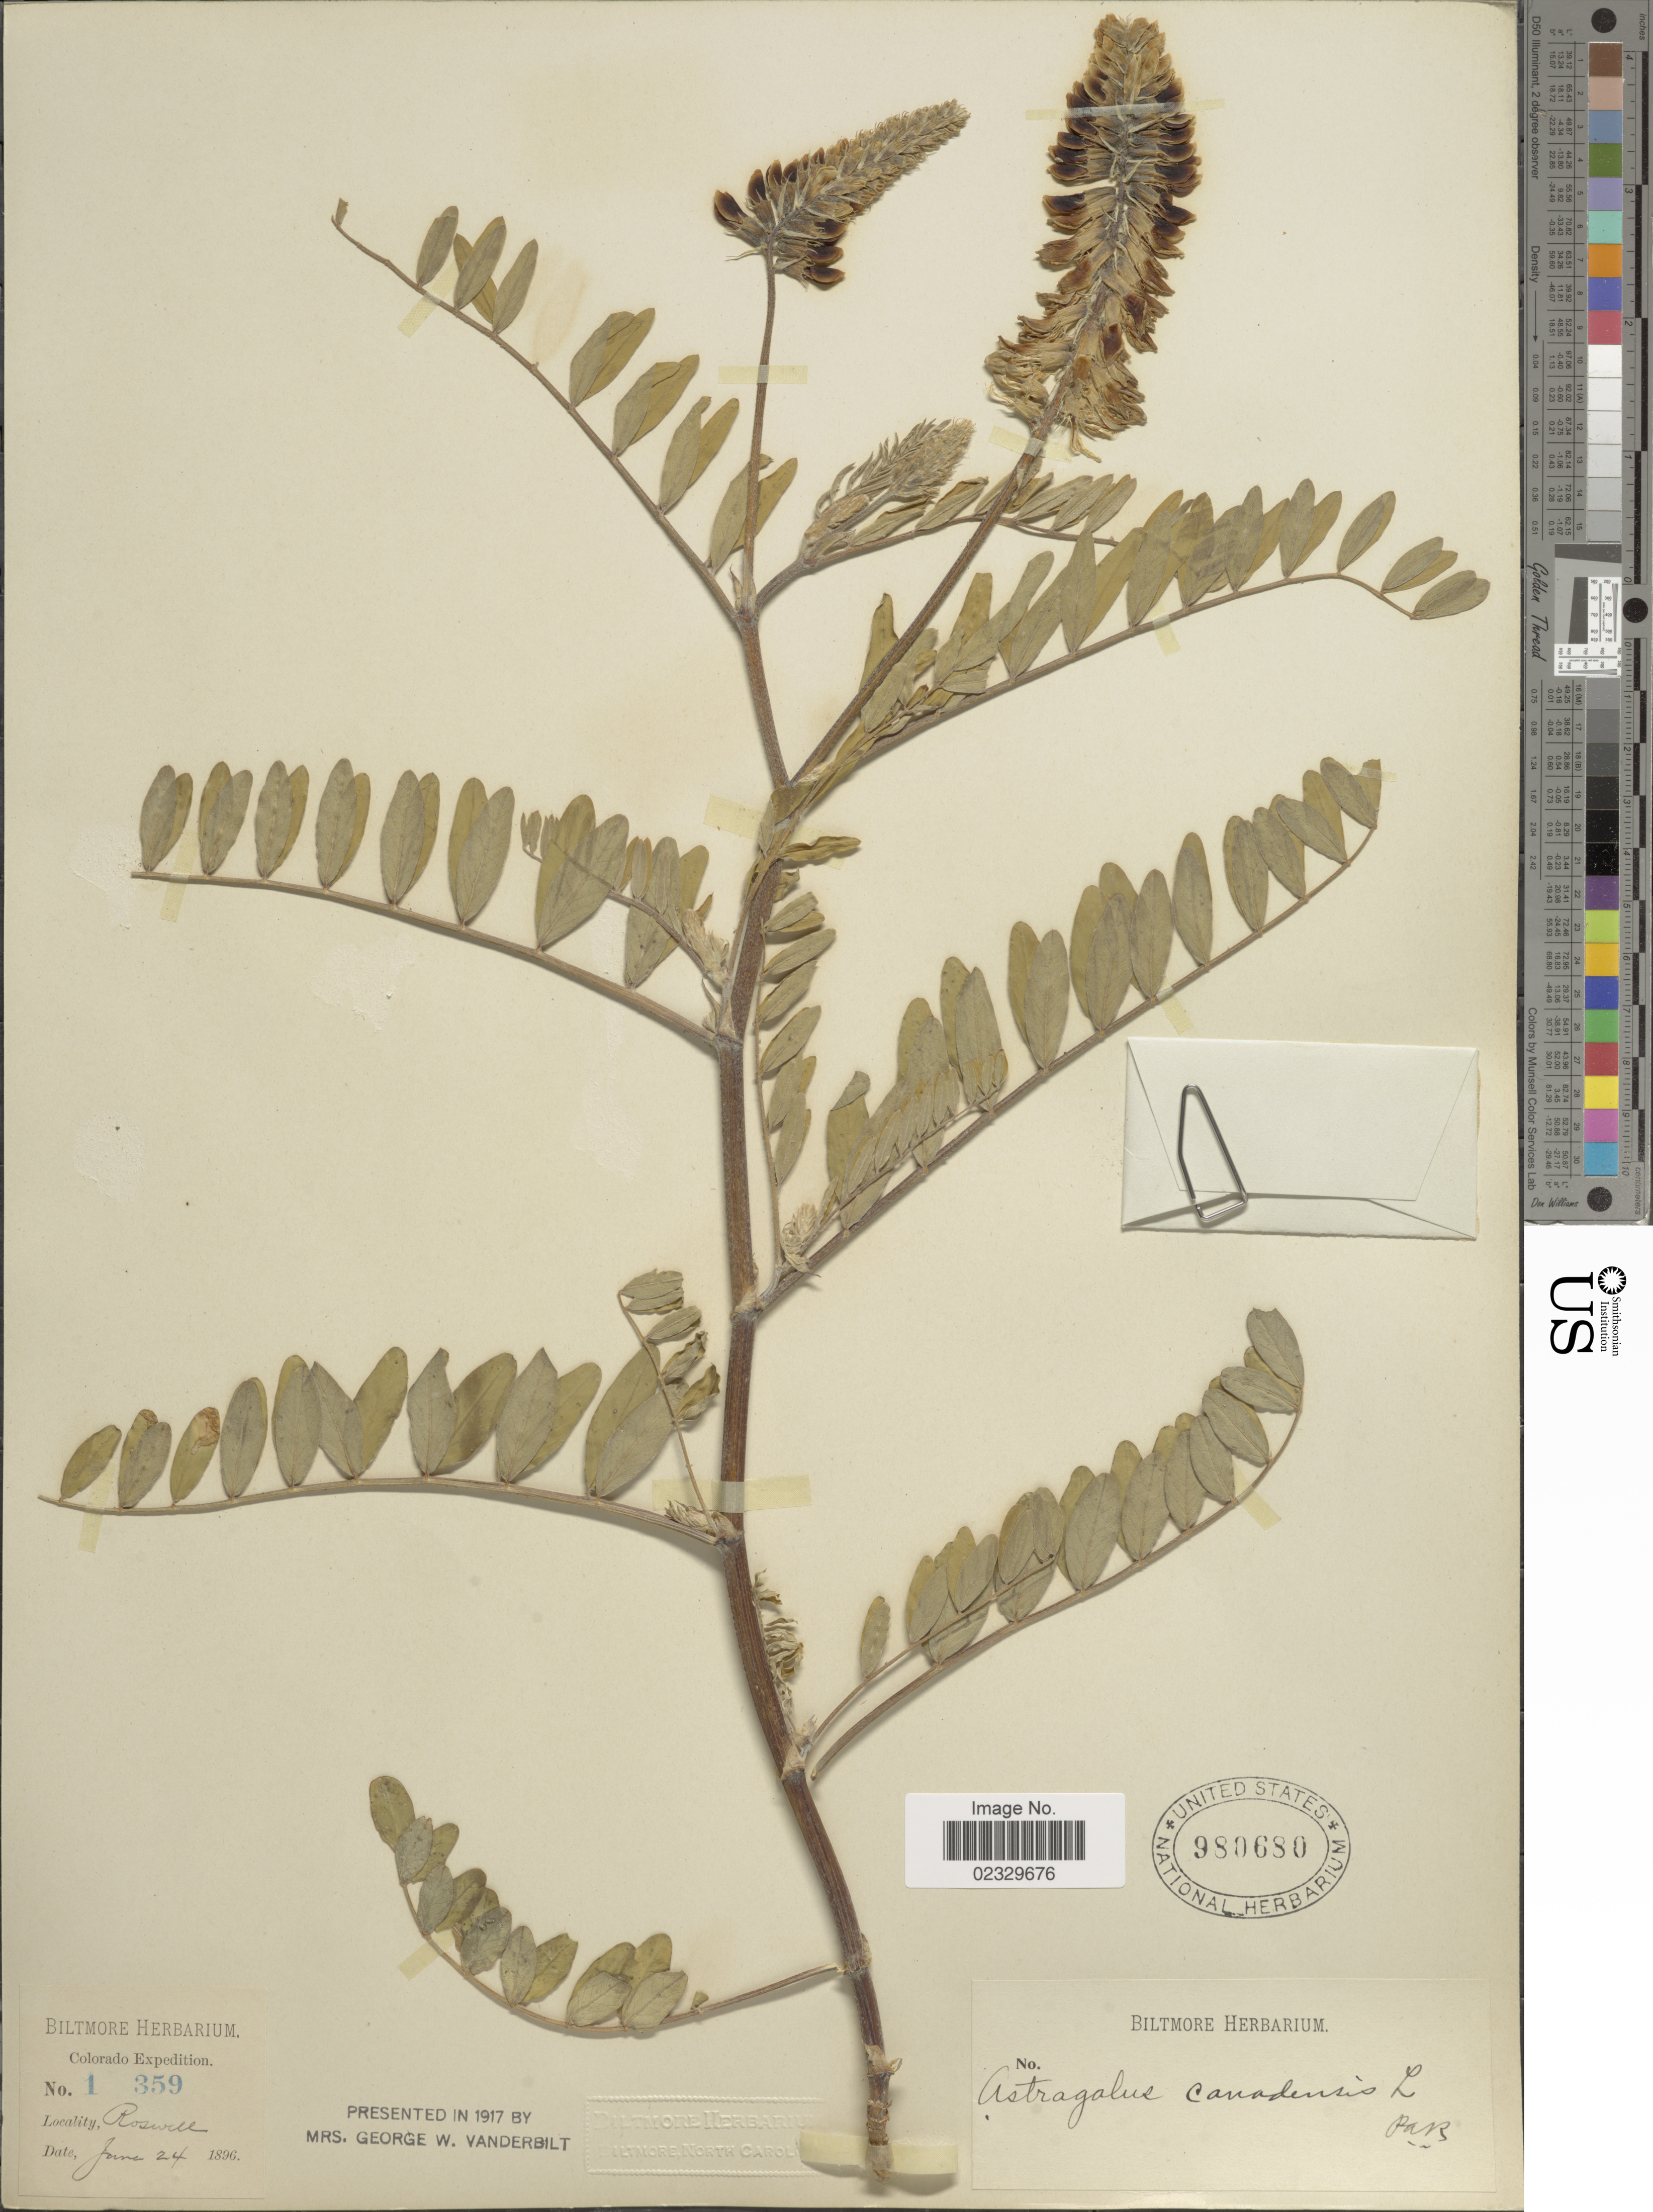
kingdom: Plantae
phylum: Tracheophyta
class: Magnoliopsida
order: Fabales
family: Fabaceae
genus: Astragalus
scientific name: Astragalus canadensis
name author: L.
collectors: ex herb. Biltmore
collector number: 1359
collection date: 1896-06-24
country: United States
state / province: Colorado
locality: Roswell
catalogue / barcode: US 980680